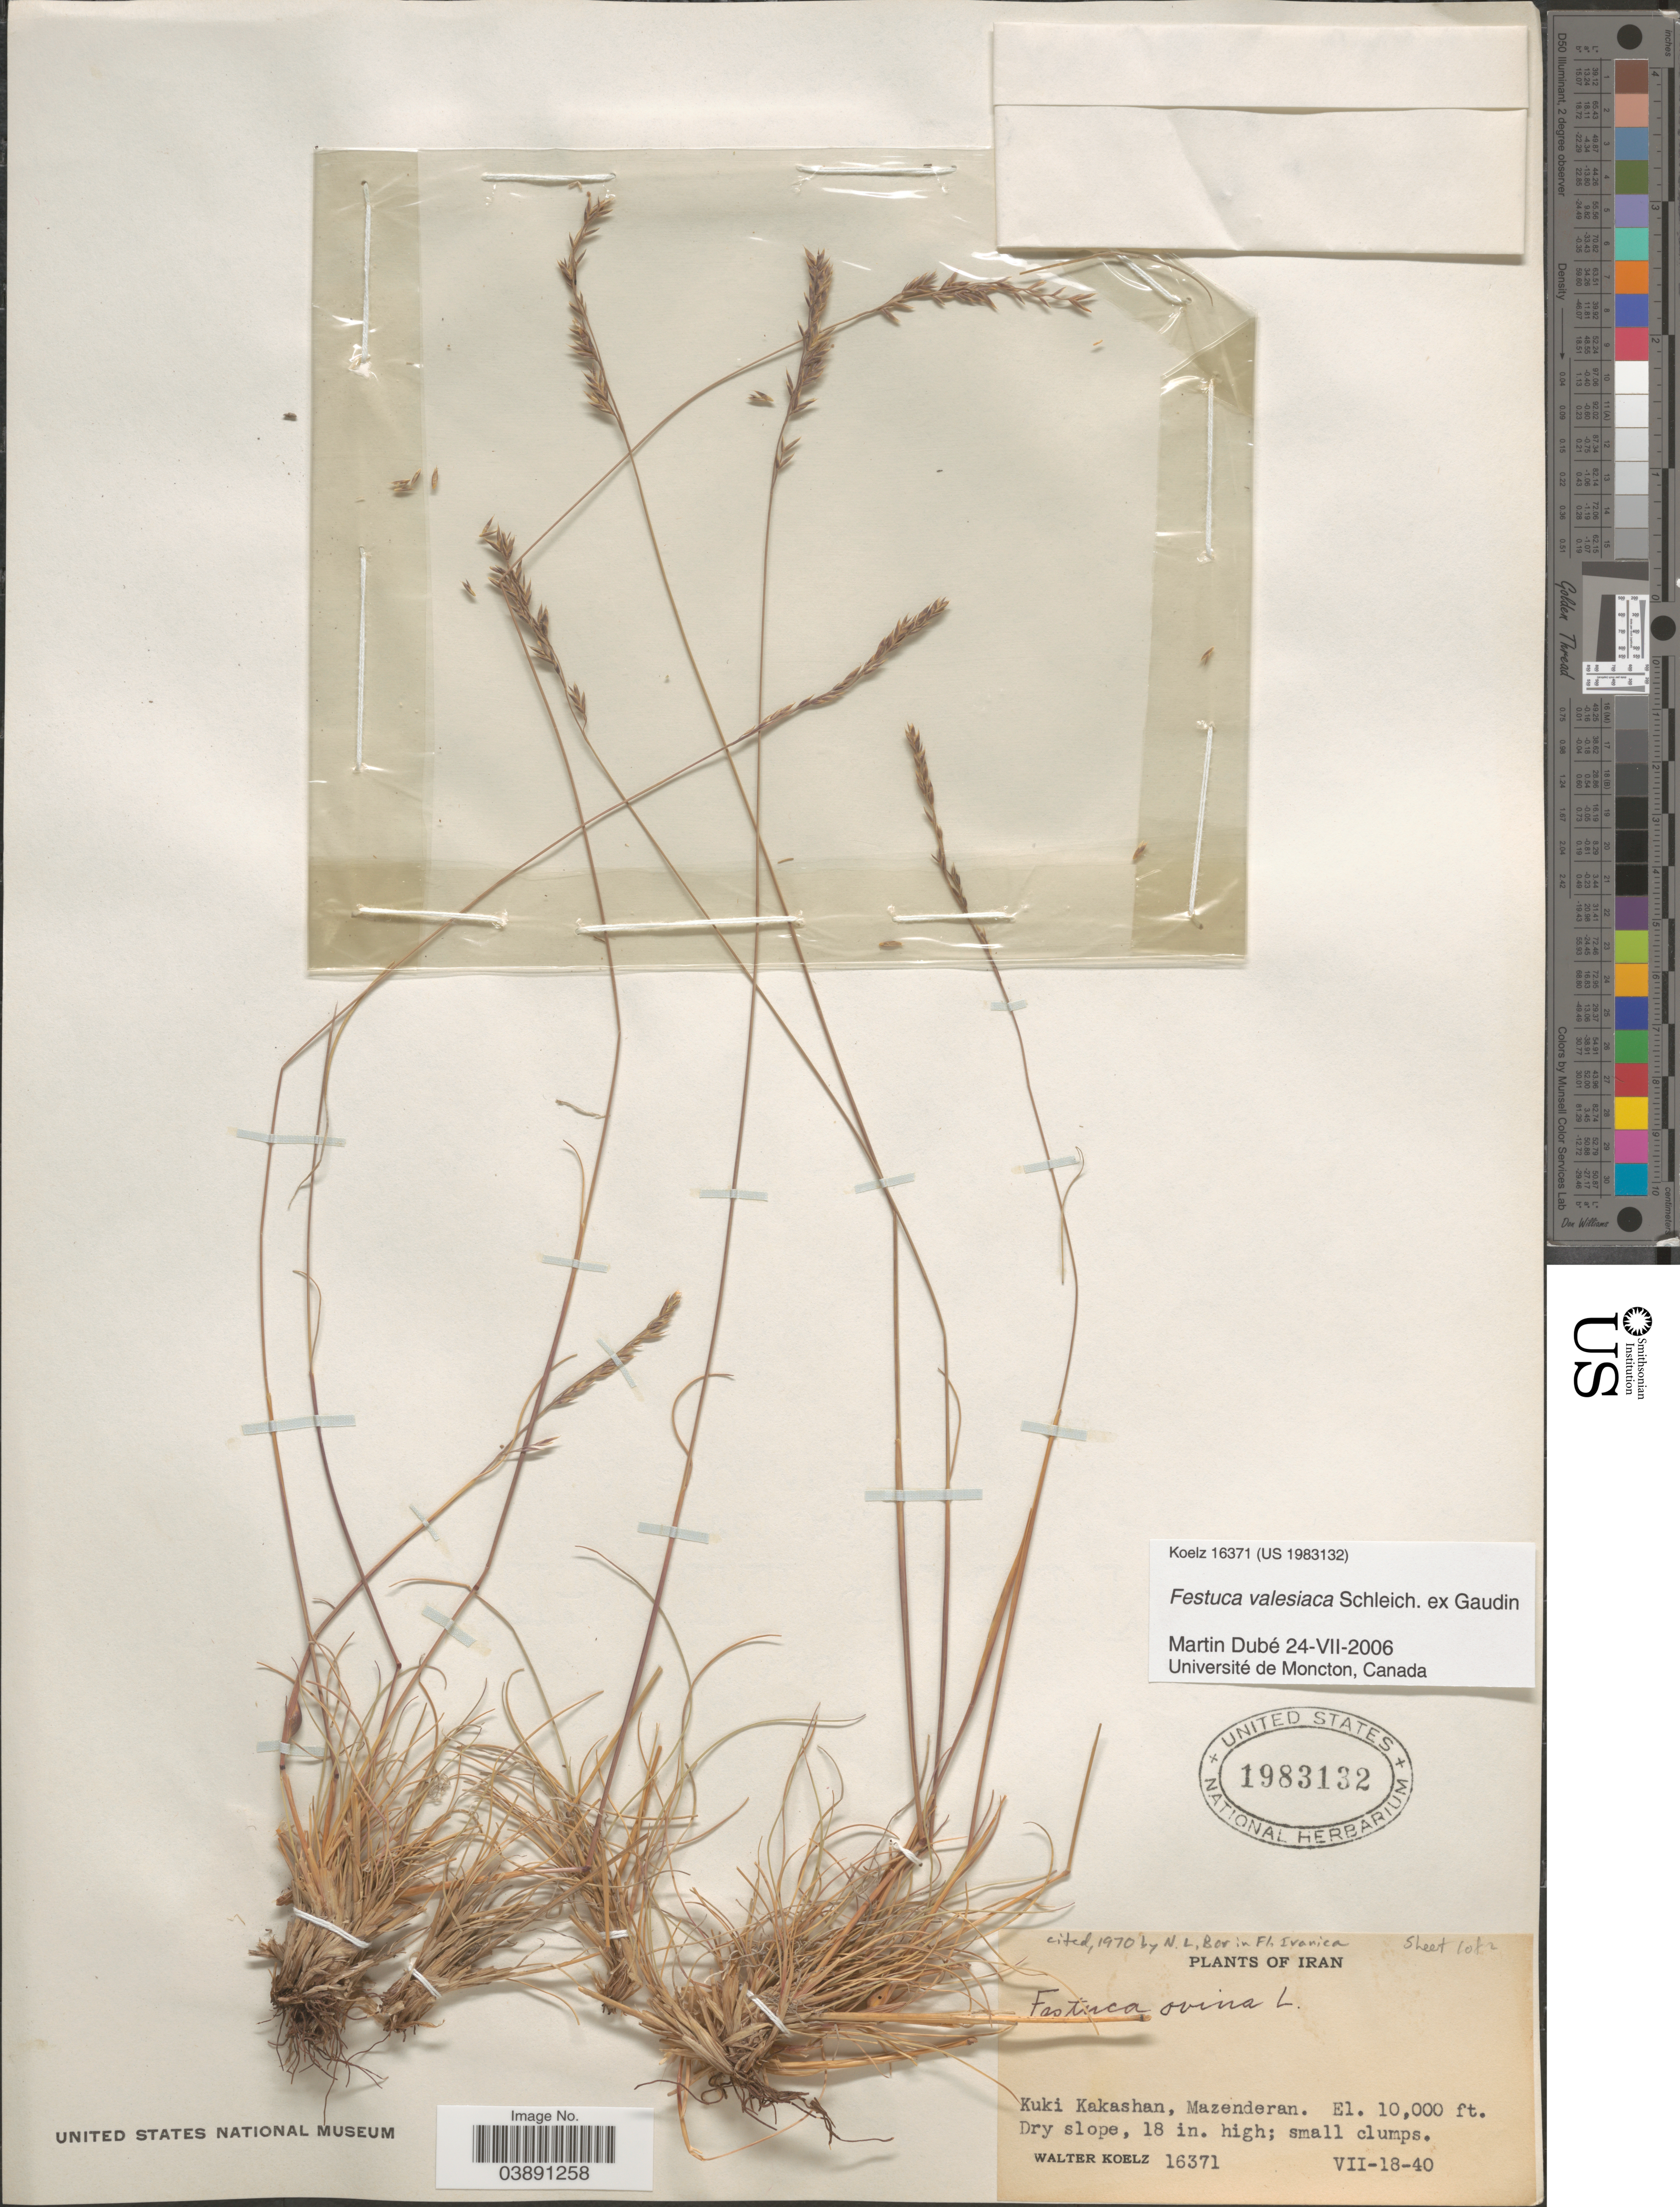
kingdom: Plantae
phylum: Tracheophyta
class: Liliopsida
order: Poales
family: Poaceae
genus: Festuca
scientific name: Festuca valesiaca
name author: Schleich. ex Gaudin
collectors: W. N. Koelz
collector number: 16371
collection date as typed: Transcribed d/m/y: 18/7/40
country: Iran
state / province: Mazandaran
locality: Kuki Kakashan, Mazenderan.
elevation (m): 3048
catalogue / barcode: US 1983132